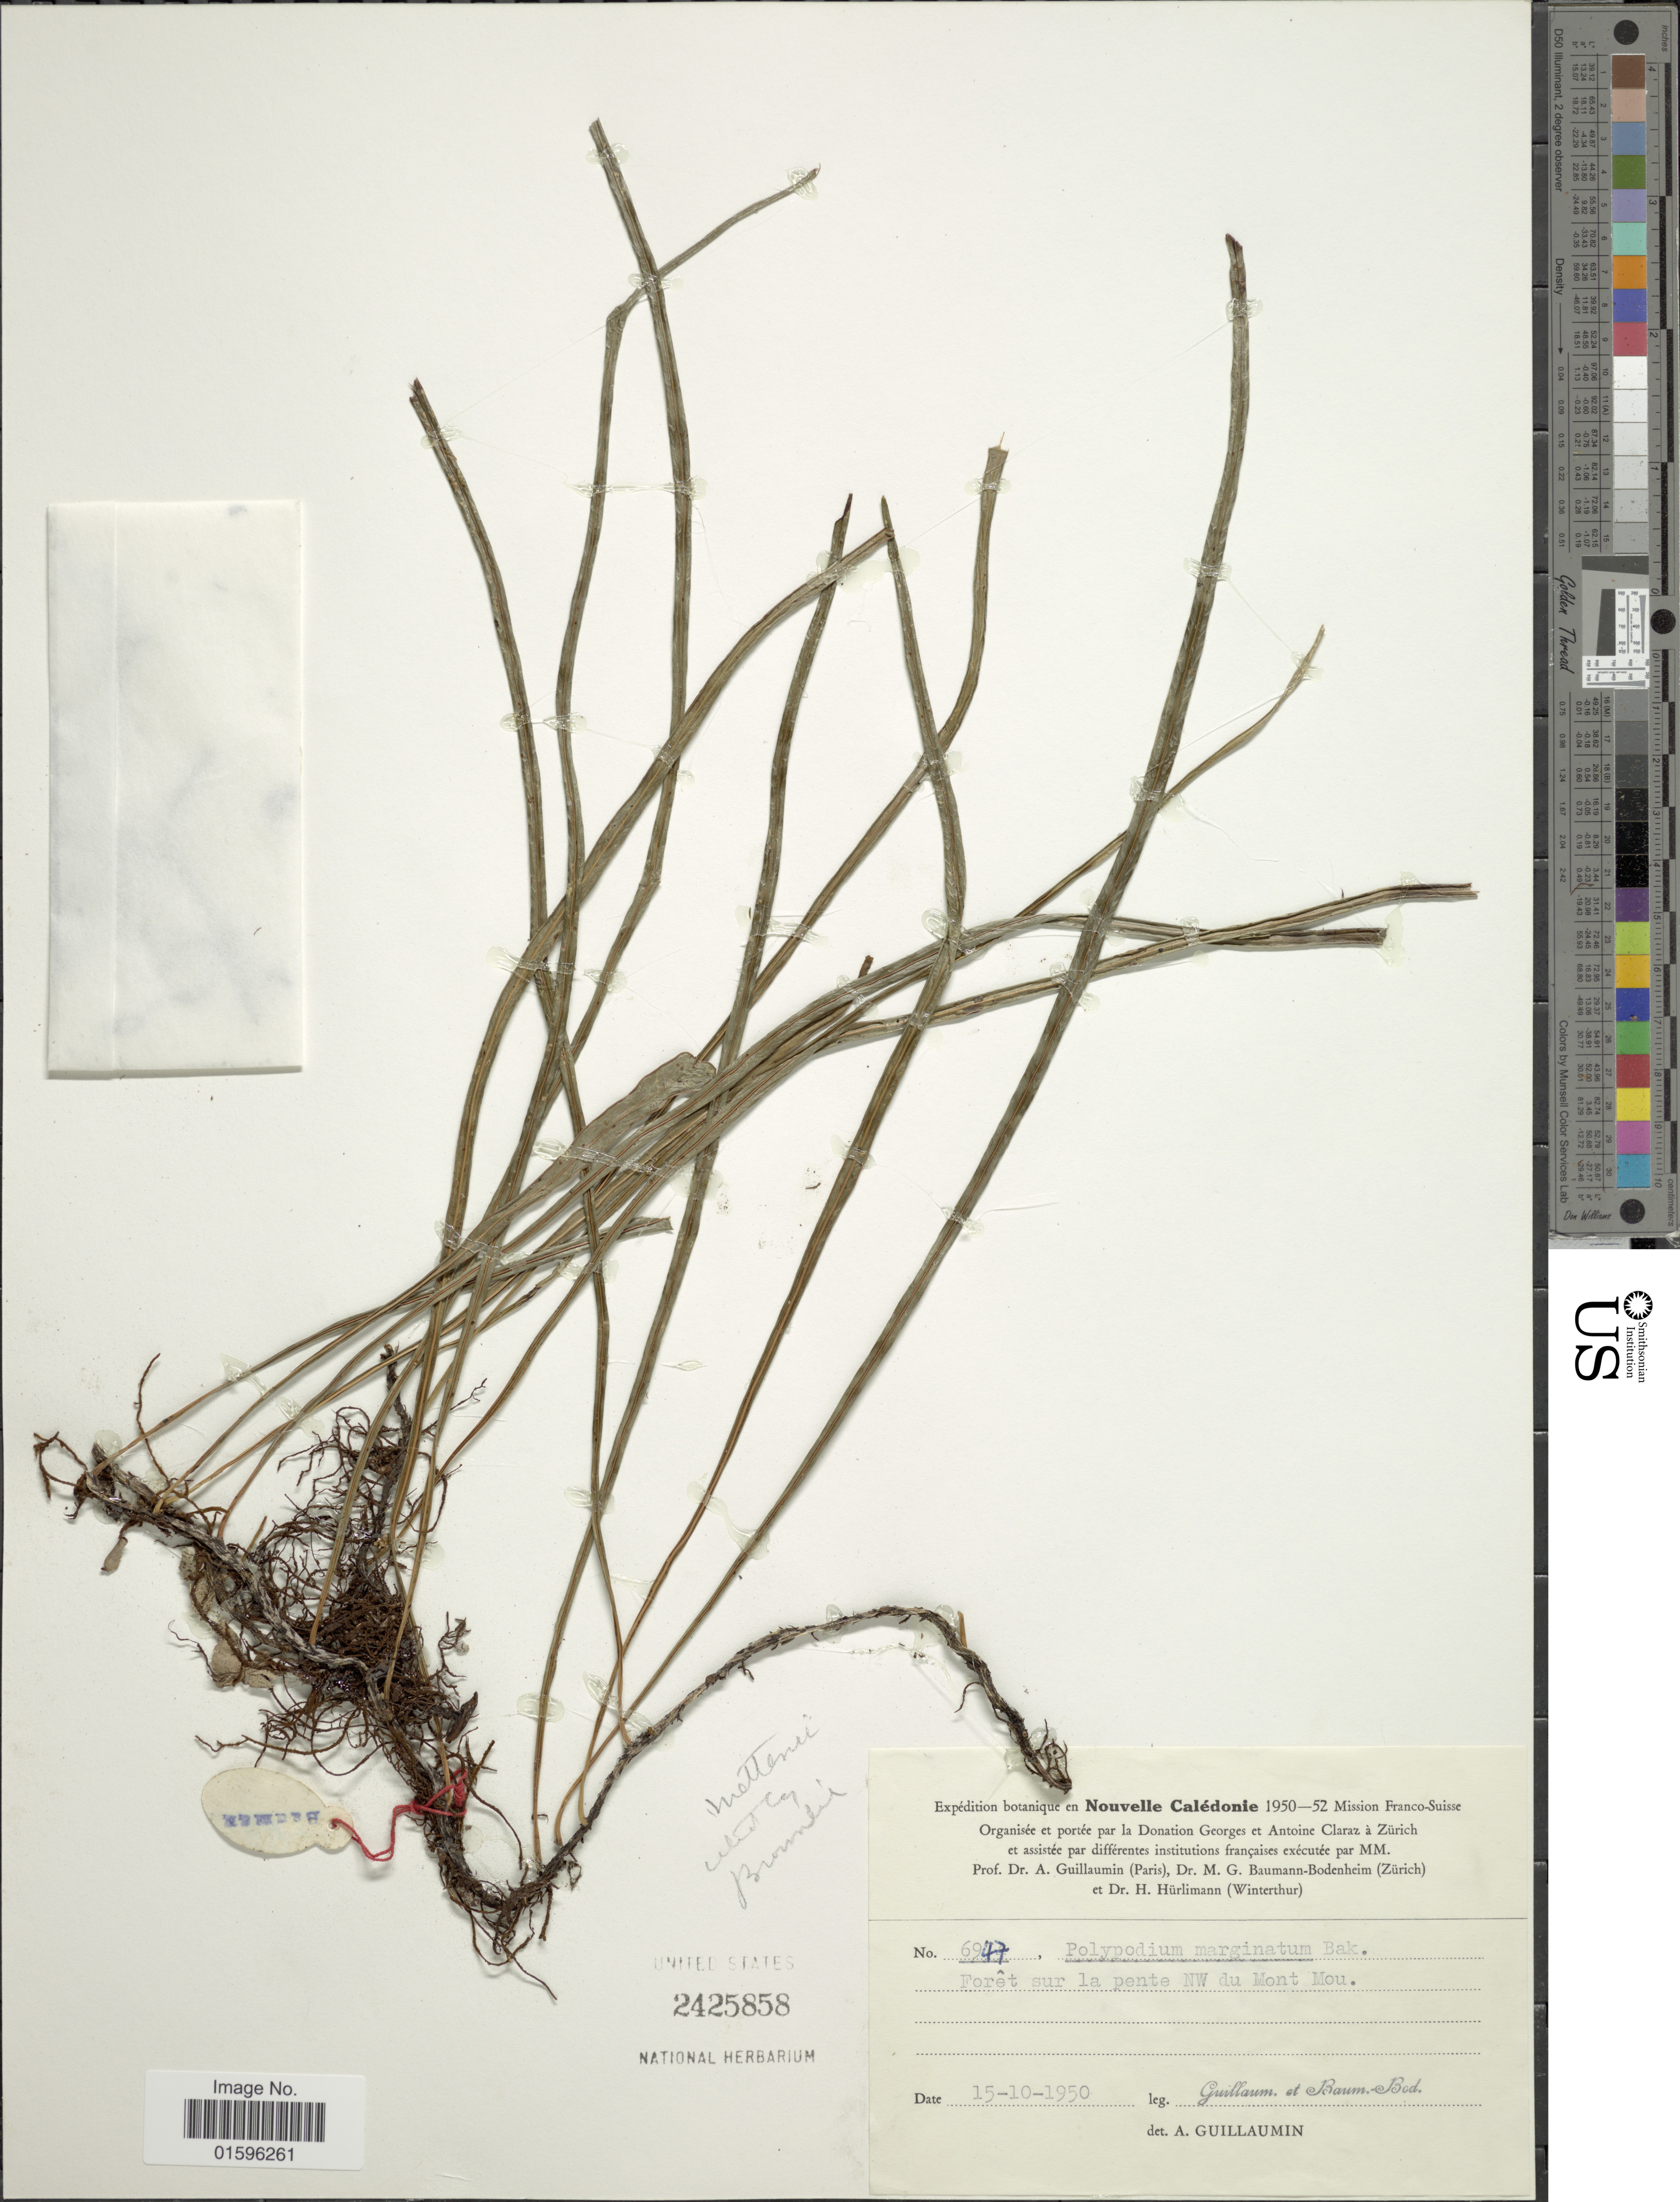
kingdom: Plantae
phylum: Tracheophyta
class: Polypodiopsida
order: Polypodiales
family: Polypodiaceae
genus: Polypodium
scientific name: Polypodium mettenii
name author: Copel.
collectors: A. Guillaumin & M. G. Baumann-Bodenheim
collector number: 6947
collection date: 1950-10-15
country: New Caledonia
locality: Nouvelle Caledonie, Foret sur la pente NW du Mont Mou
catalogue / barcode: US 2425858